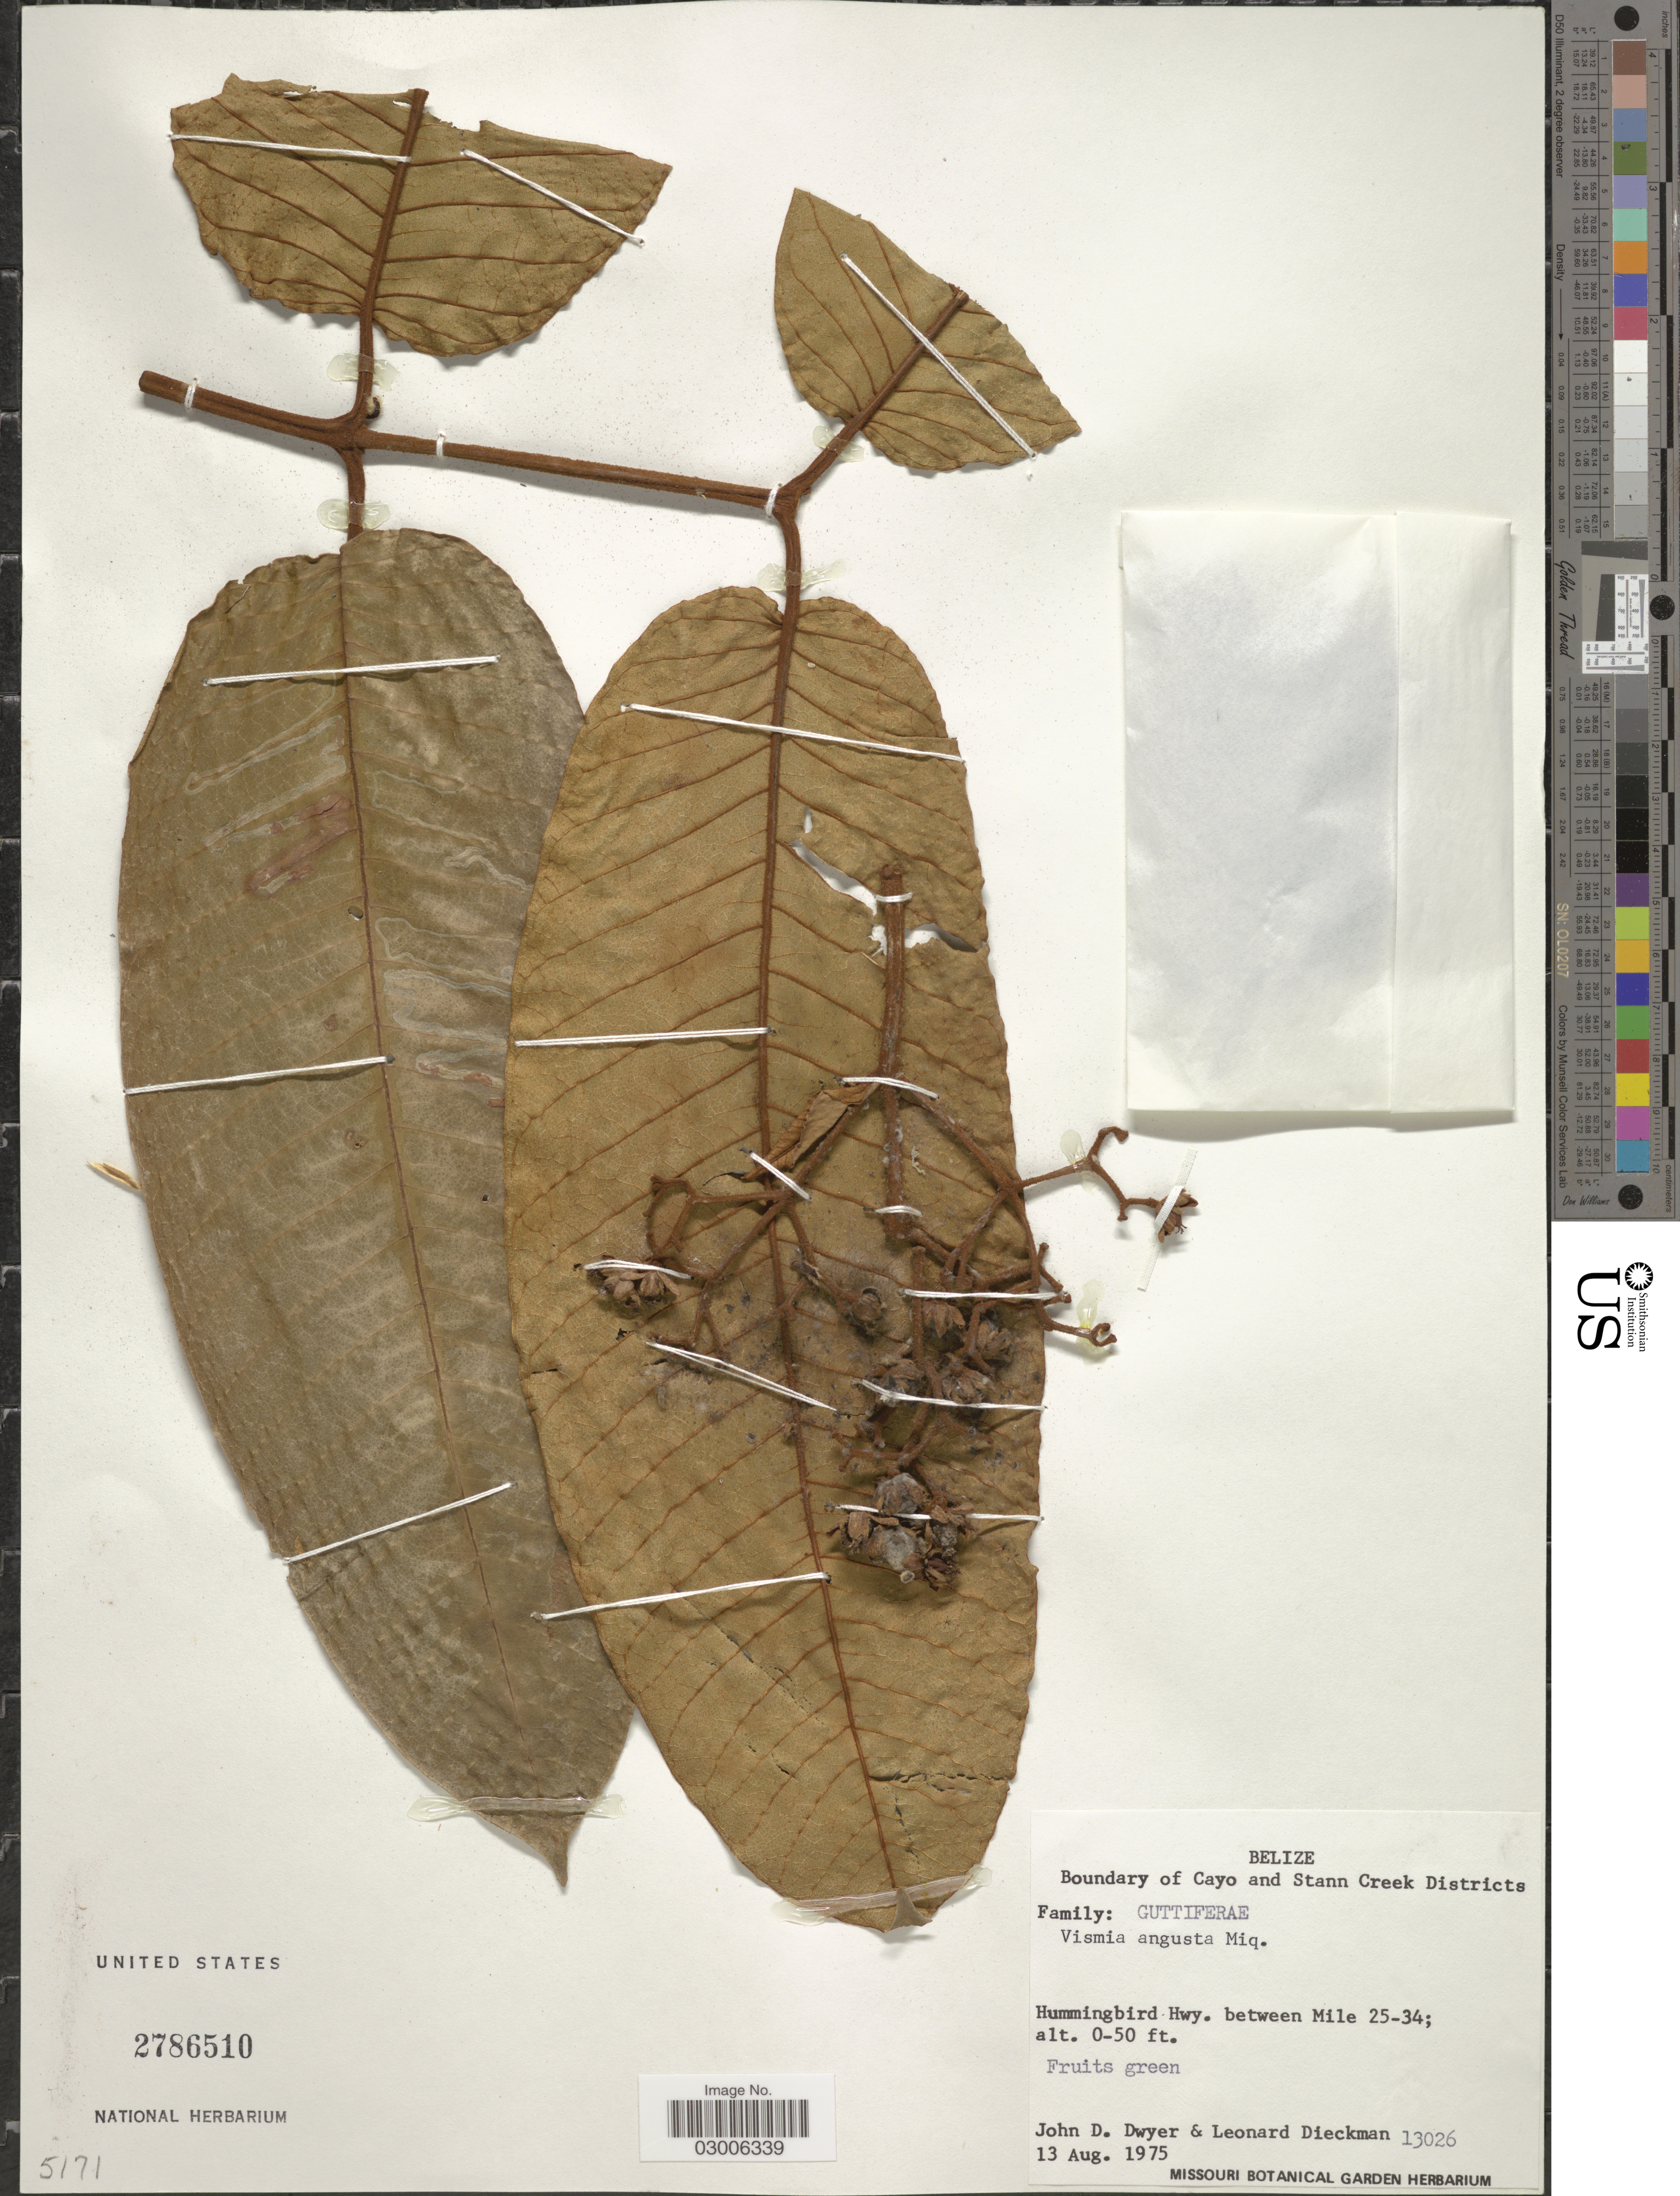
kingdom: Plantae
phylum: Tracheophyta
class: Magnoliopsida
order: Malpighiales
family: Hypericaceae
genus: Vismia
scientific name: Vismia macrophylla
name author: Kunth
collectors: J. D. Dwyer & L. Dieckman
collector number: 13026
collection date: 1975-08-13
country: Belize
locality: Boundary of Cayo and Stann Creek Districts. Hummingbird Hwy. between Mile 25-34.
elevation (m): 0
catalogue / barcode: US 2786510